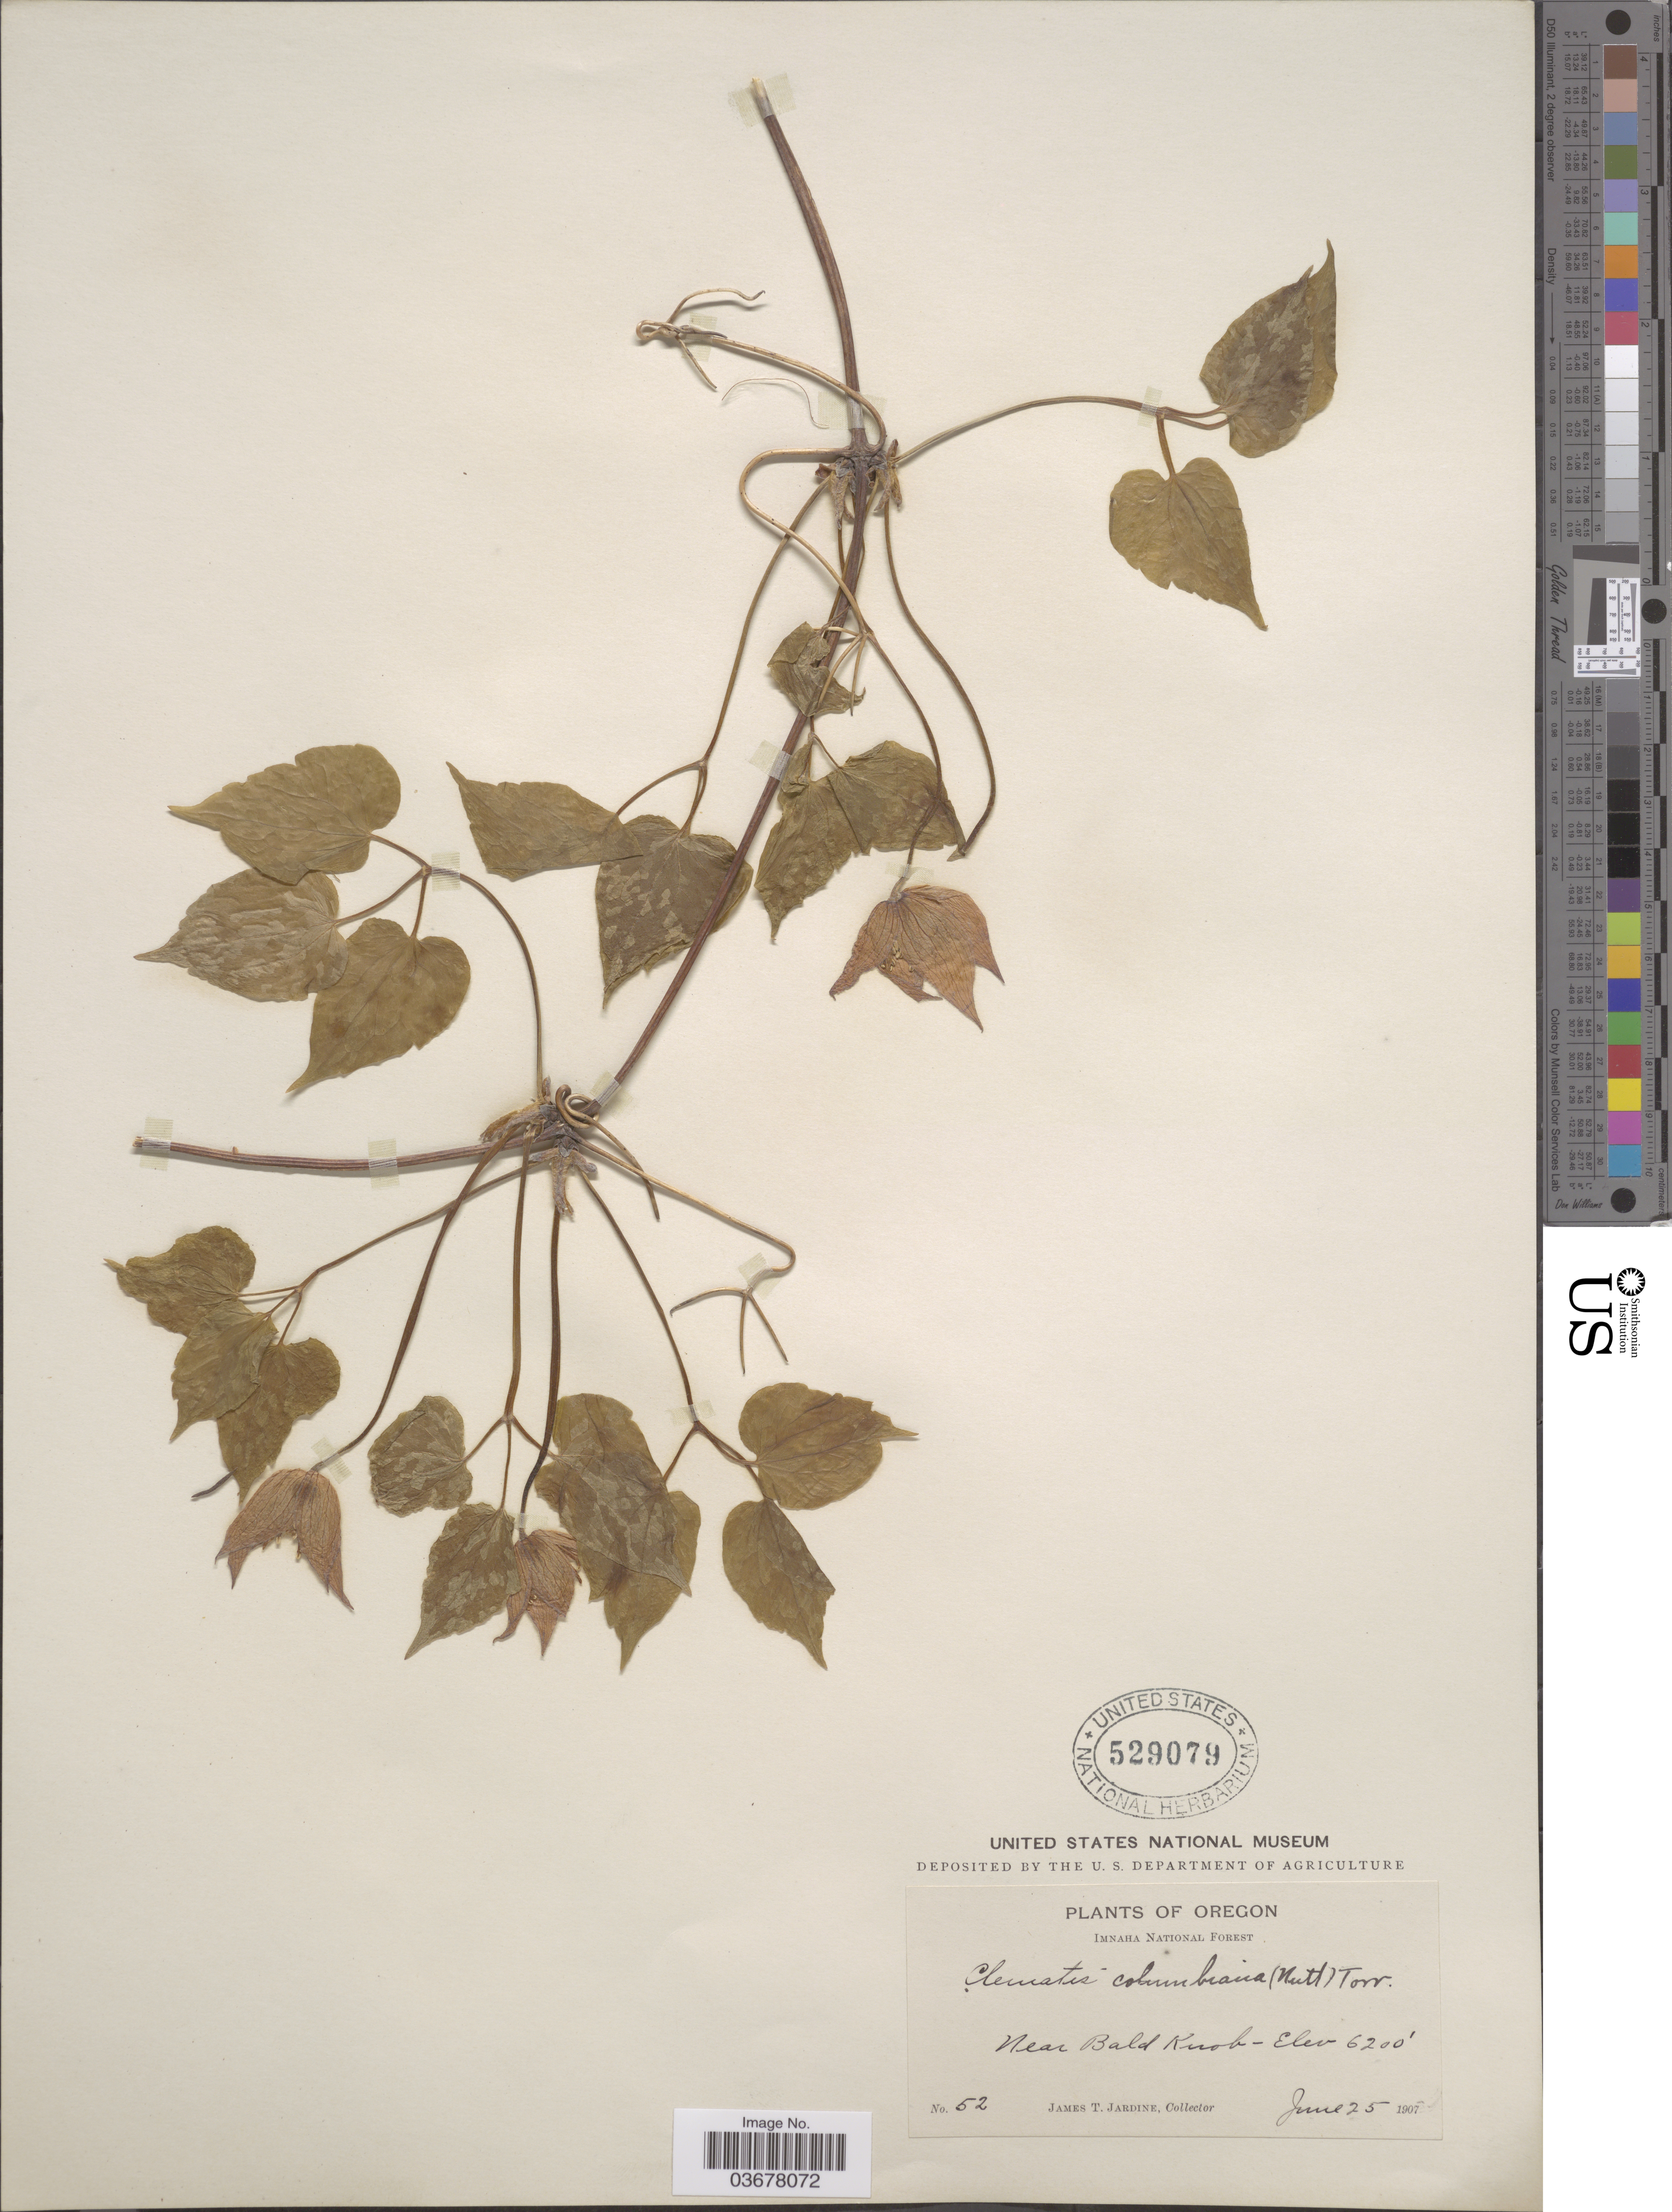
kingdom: Plantae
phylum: Tracheophyta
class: Magnoliopsida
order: Ranunculales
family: Ranunculaceae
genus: Clematis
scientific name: Clematis occidentalis var. grosseserrata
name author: (Rydb.) J.S. Pringle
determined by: Strong, M. T., (US), Smithsonian Institution - National Museum of Natural History (UNITED STATES)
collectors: J. T. Jardine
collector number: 52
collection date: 1907-06-25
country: United States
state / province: Oregon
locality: Imnaha National Forest. Near Bald Knob.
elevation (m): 1890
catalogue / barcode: US 529079